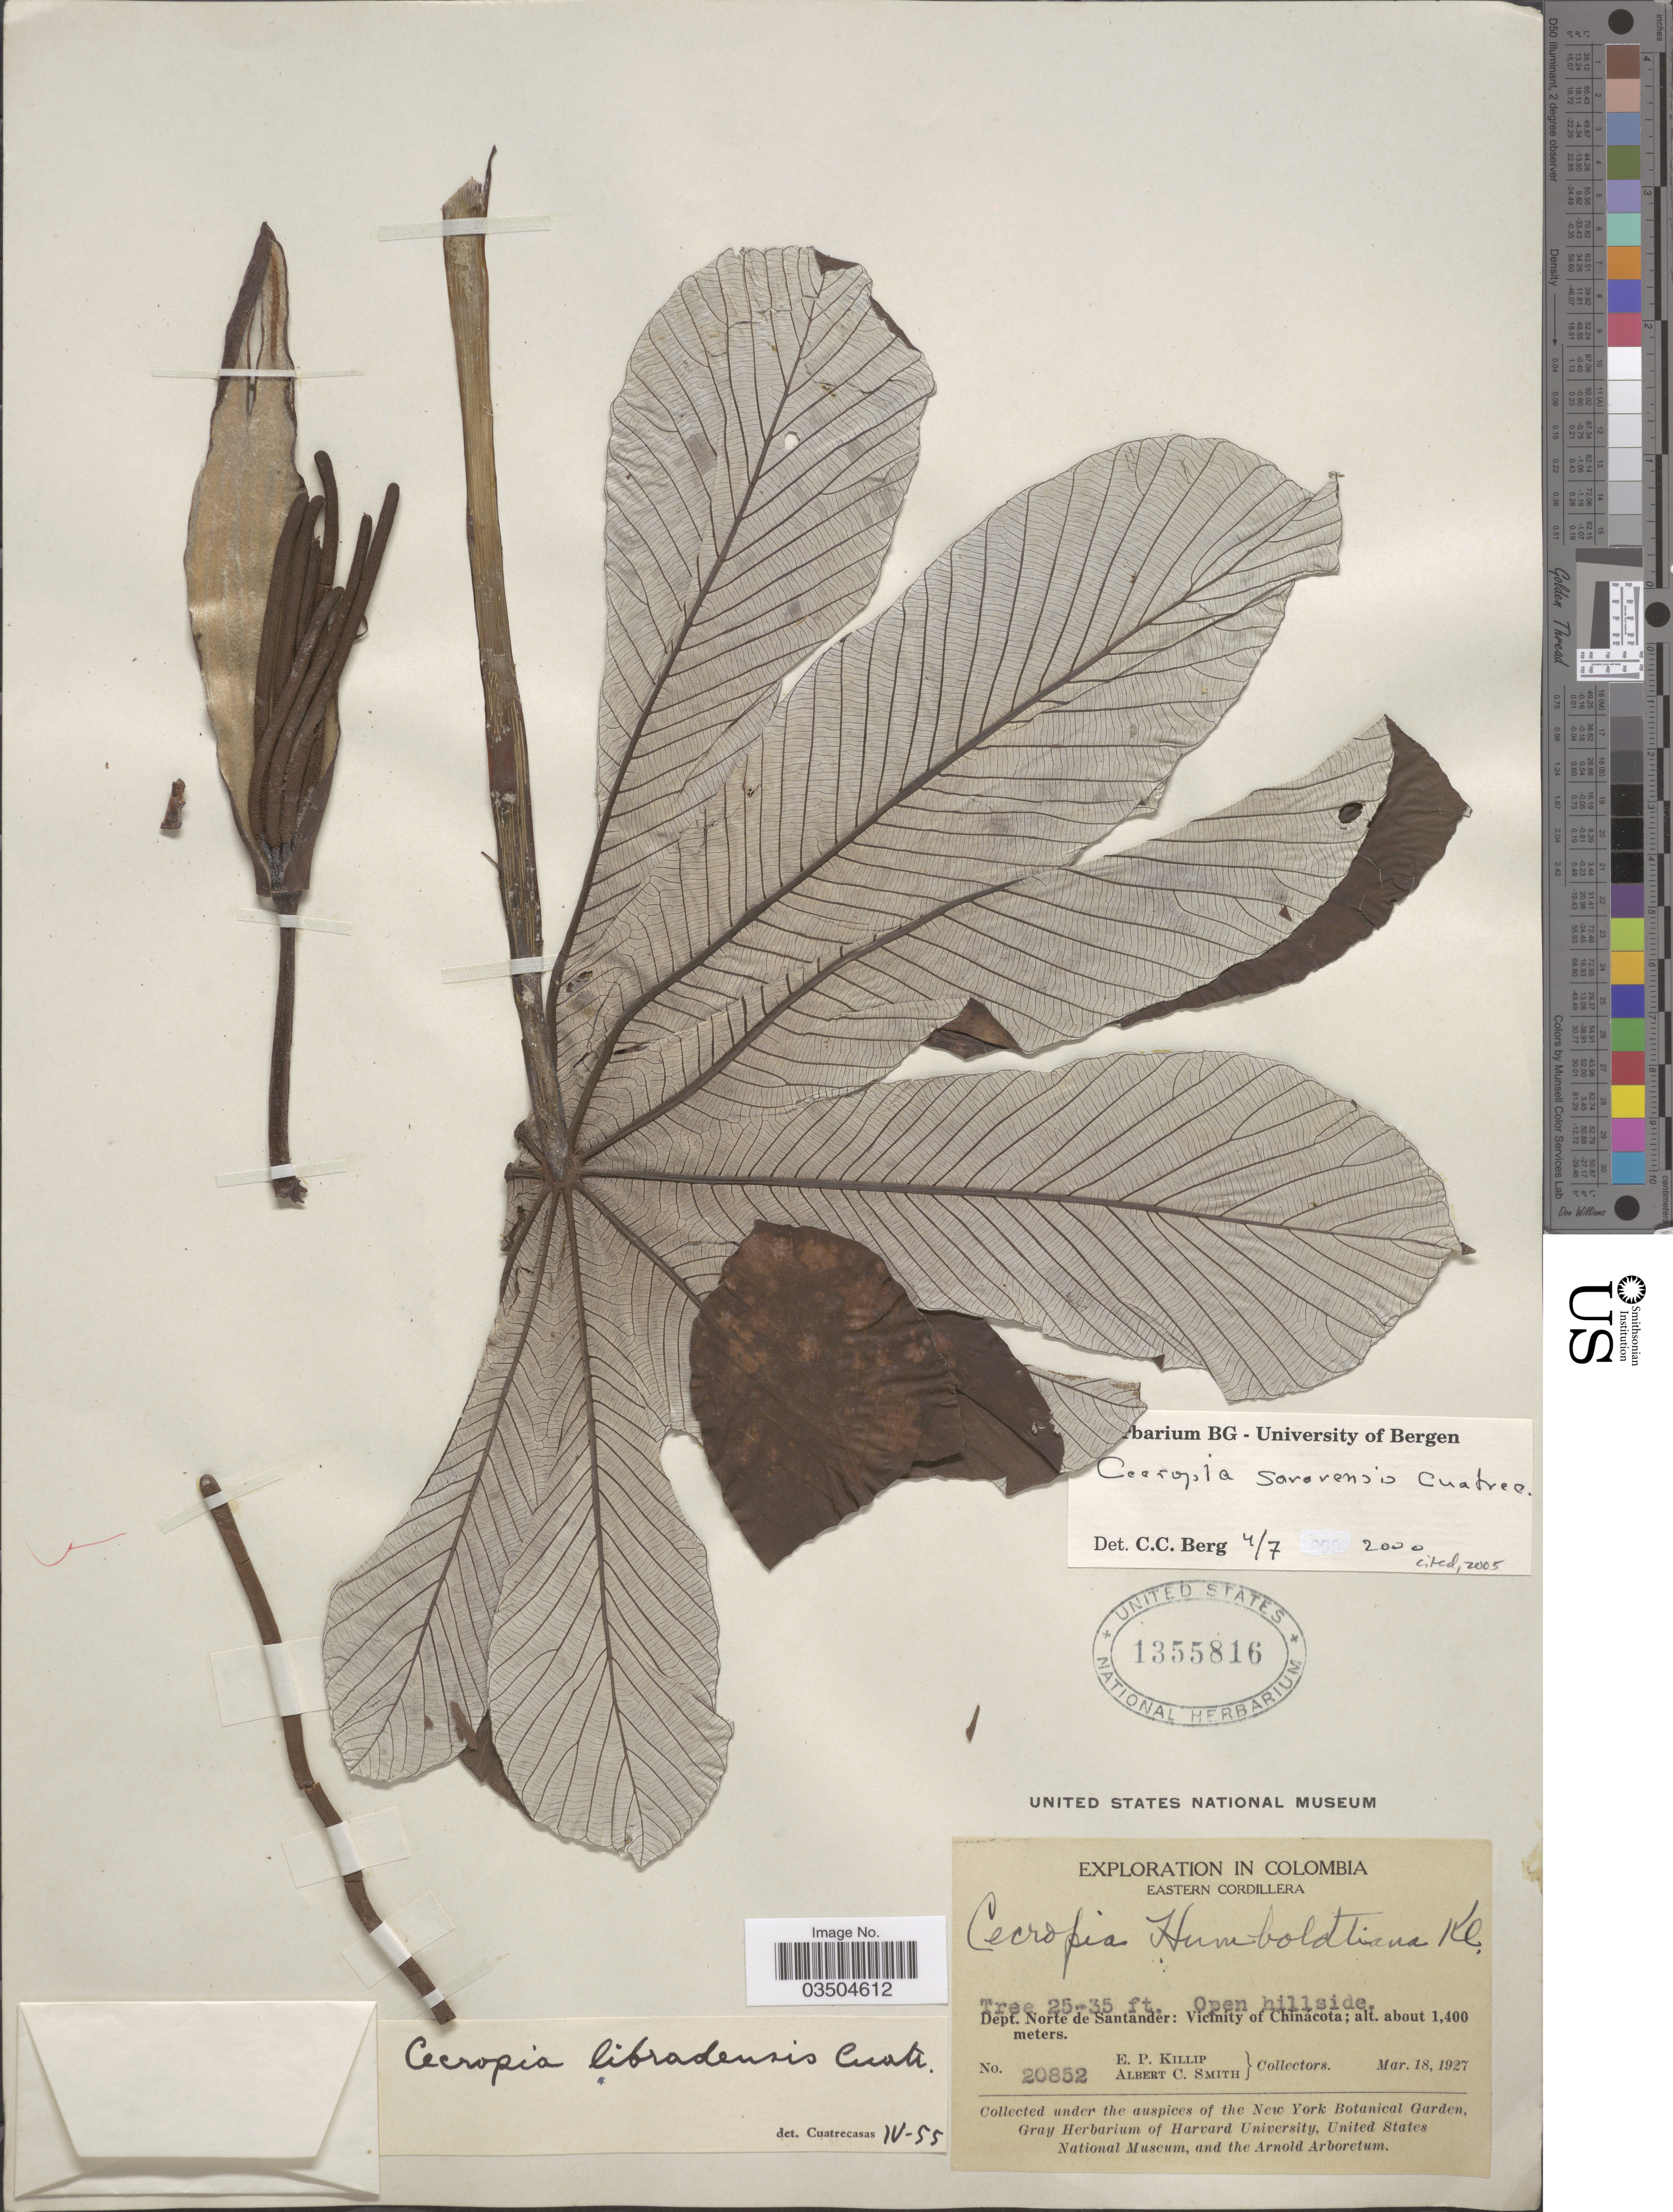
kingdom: Plantae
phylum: Tracheophyta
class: Magnoliopsida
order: Rosales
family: Urticaceae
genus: Cecropia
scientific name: Cecropia sararensis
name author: Cuatrec.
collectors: E. P. Killip & A. C. Smith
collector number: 20852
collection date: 1927-03-18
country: Colombia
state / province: Santander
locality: Eastern Cordillera. Dept. Norte de Santander: Vicinity of Chinácota.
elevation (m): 1400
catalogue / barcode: US 1355816